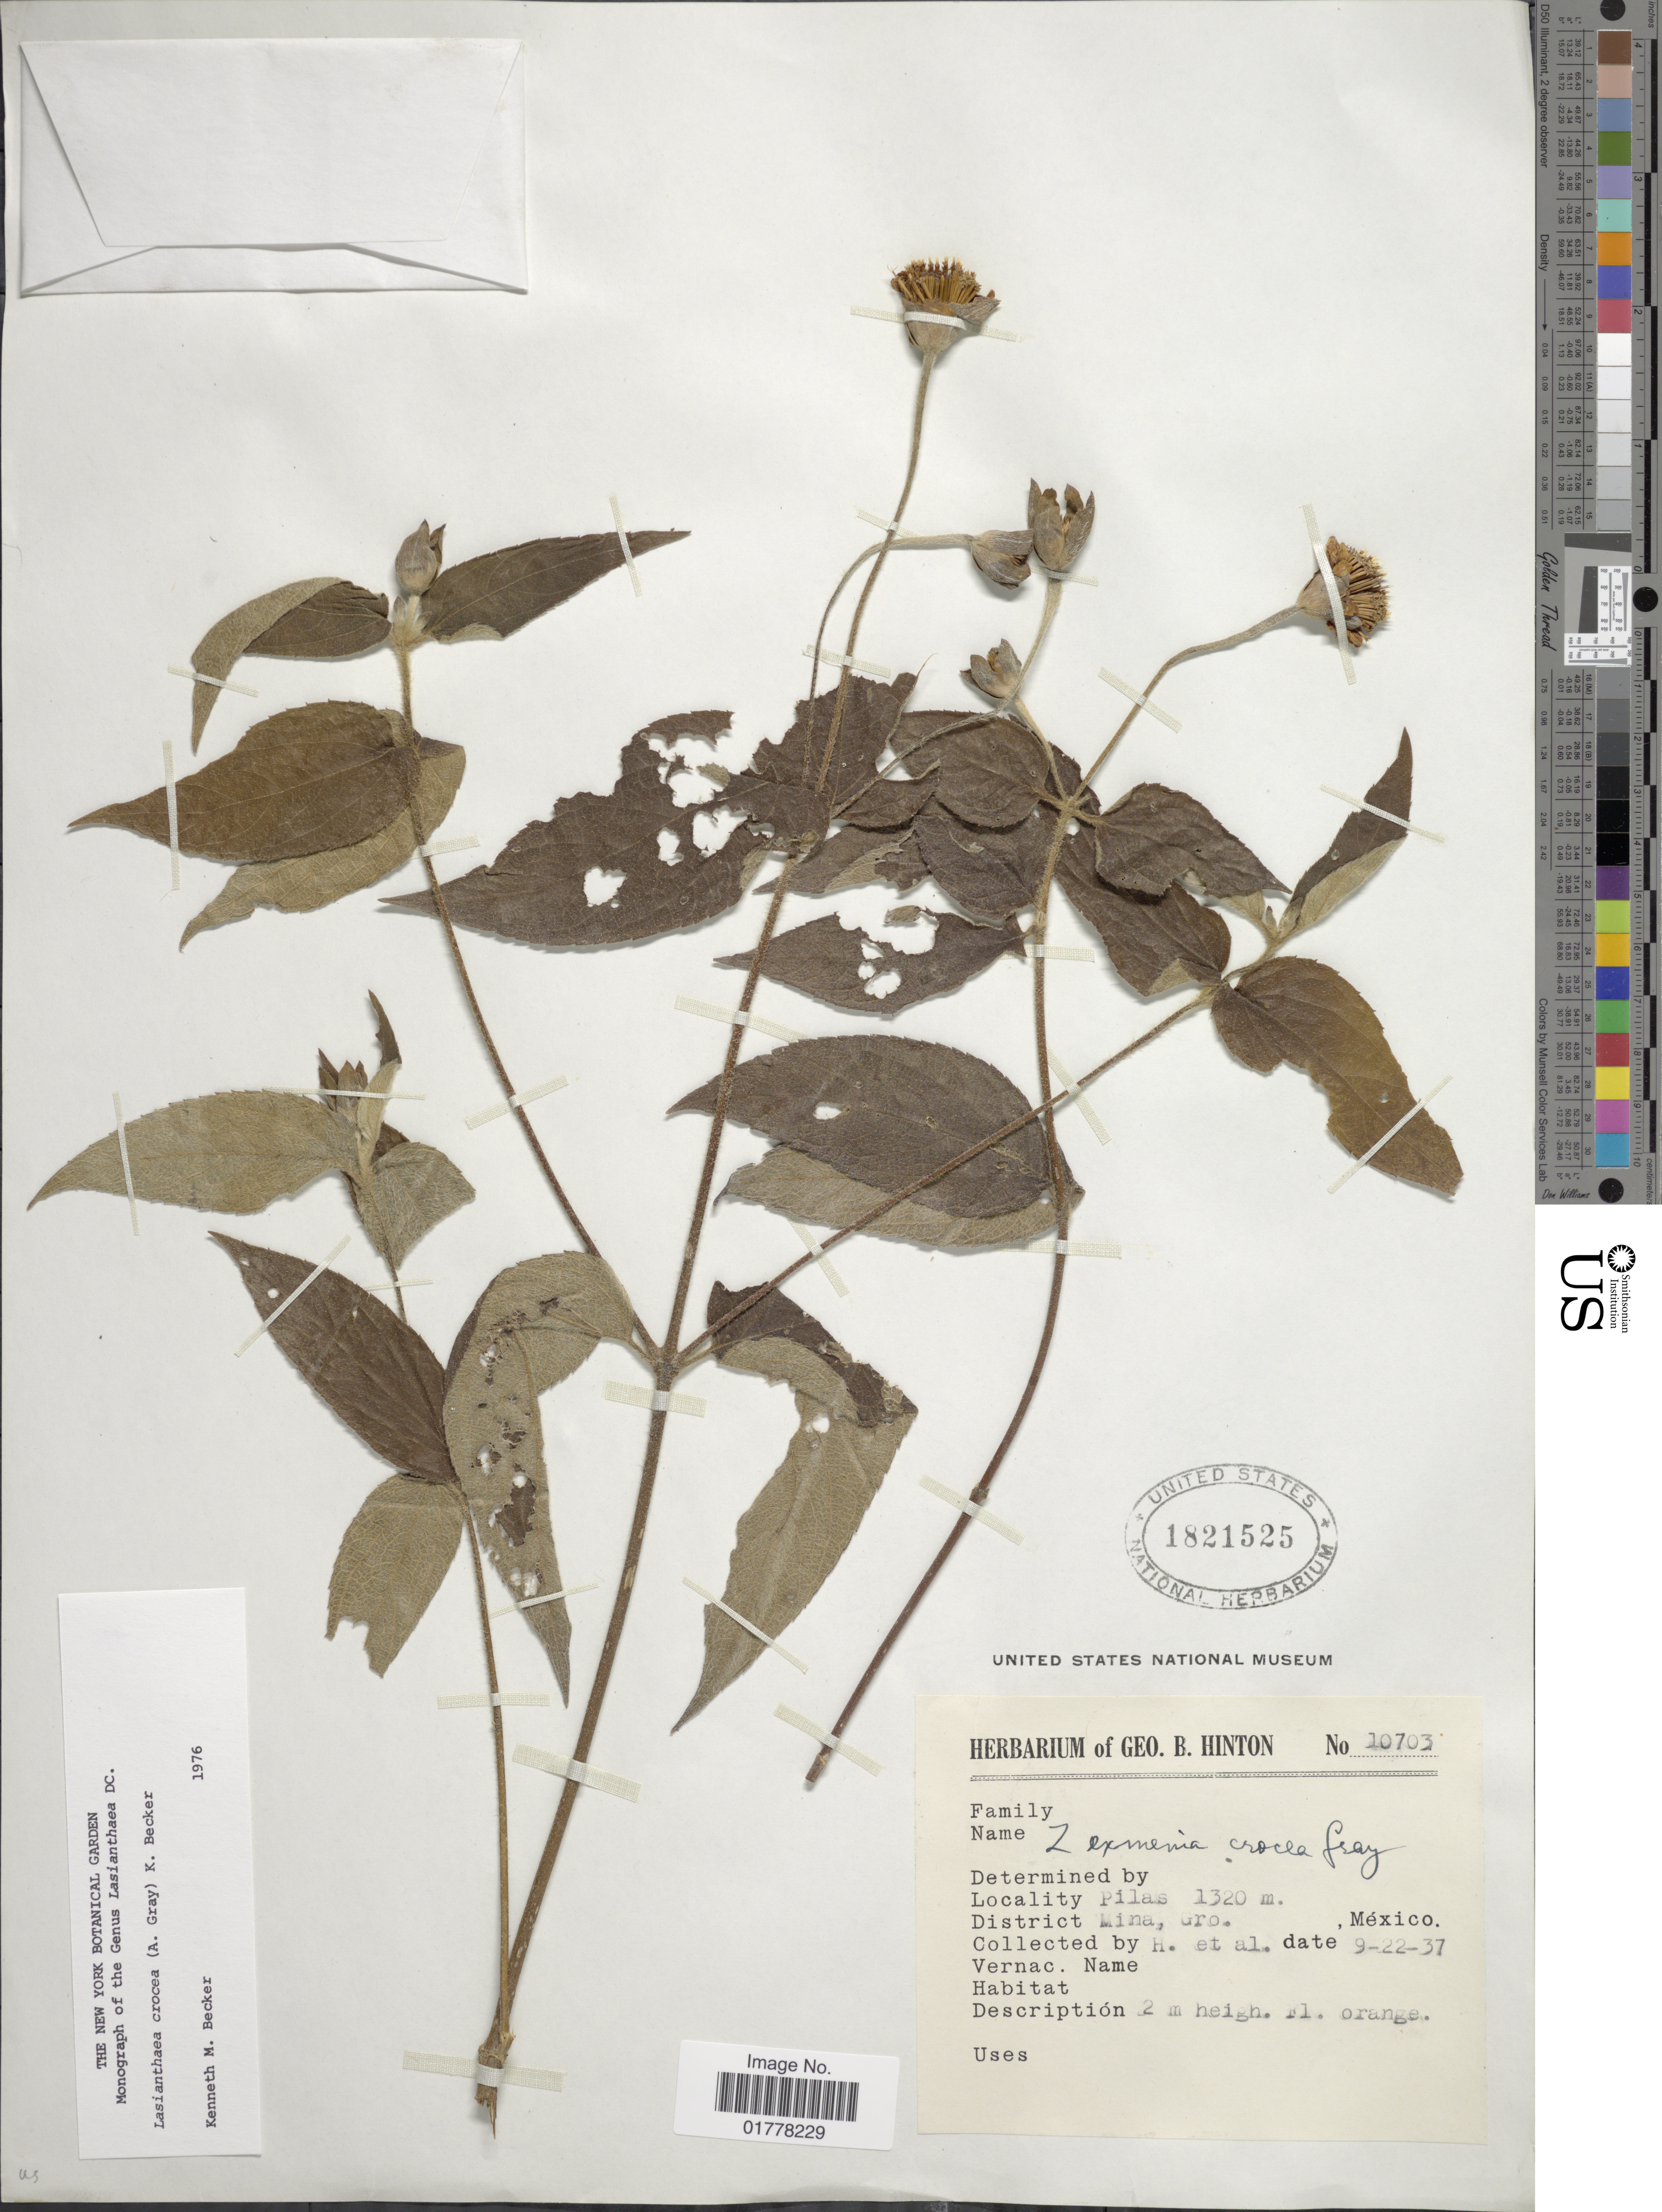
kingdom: Plantae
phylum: Tracheophyta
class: Magnoliopsida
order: Asterales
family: Asteraceae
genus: Lasianthaea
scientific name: Lasianthaea crocea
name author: (A. Gray) K.M. Becker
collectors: G. B. Hinton & et al.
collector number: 10703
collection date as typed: Transcribed d/m/y: 22/9/37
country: Mexico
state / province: Guerrero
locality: Pilas. District Mina, Gro., México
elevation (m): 1320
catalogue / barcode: US 1821525